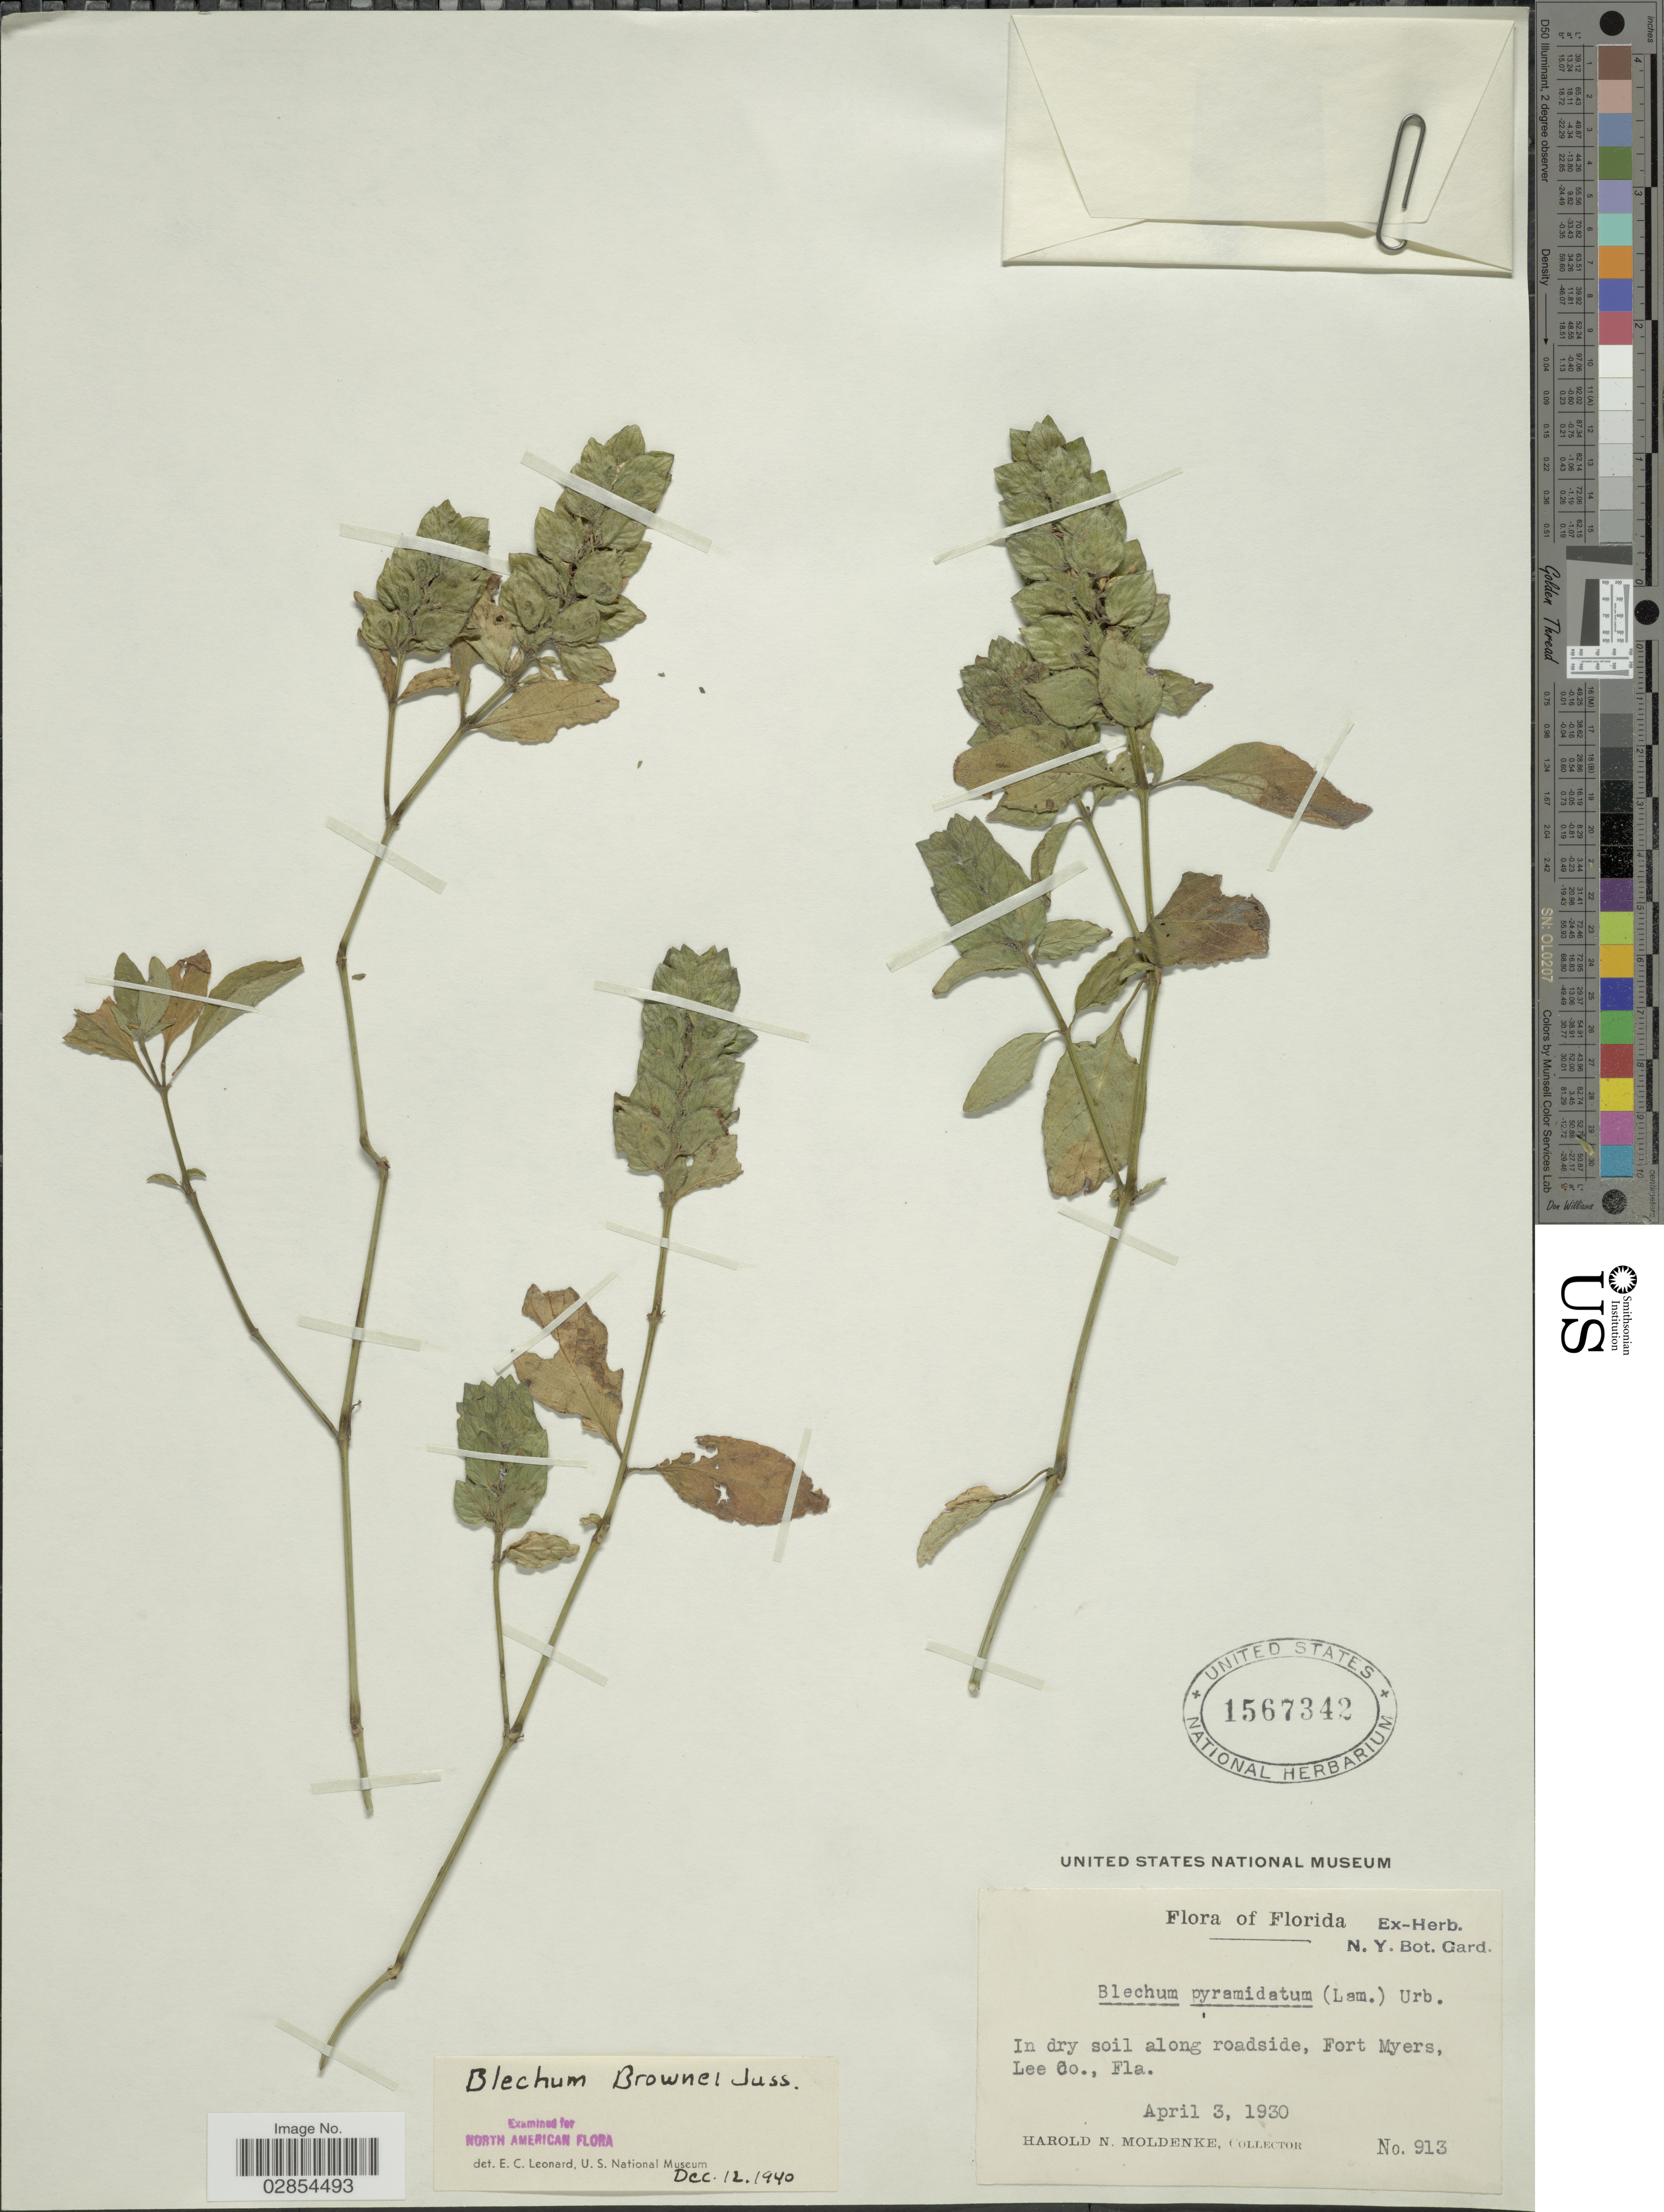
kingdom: Plantae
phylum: Tracheophyta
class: Magnoliopsida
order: Lamiales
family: Acanthaceae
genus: Blechum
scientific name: Blechum brownei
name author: Juss.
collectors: H. N. Moldenke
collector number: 913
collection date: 1930-04-03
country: United States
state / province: Florida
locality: In dry soil along roadside, Fort Myers, Lee Co.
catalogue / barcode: US 1567342